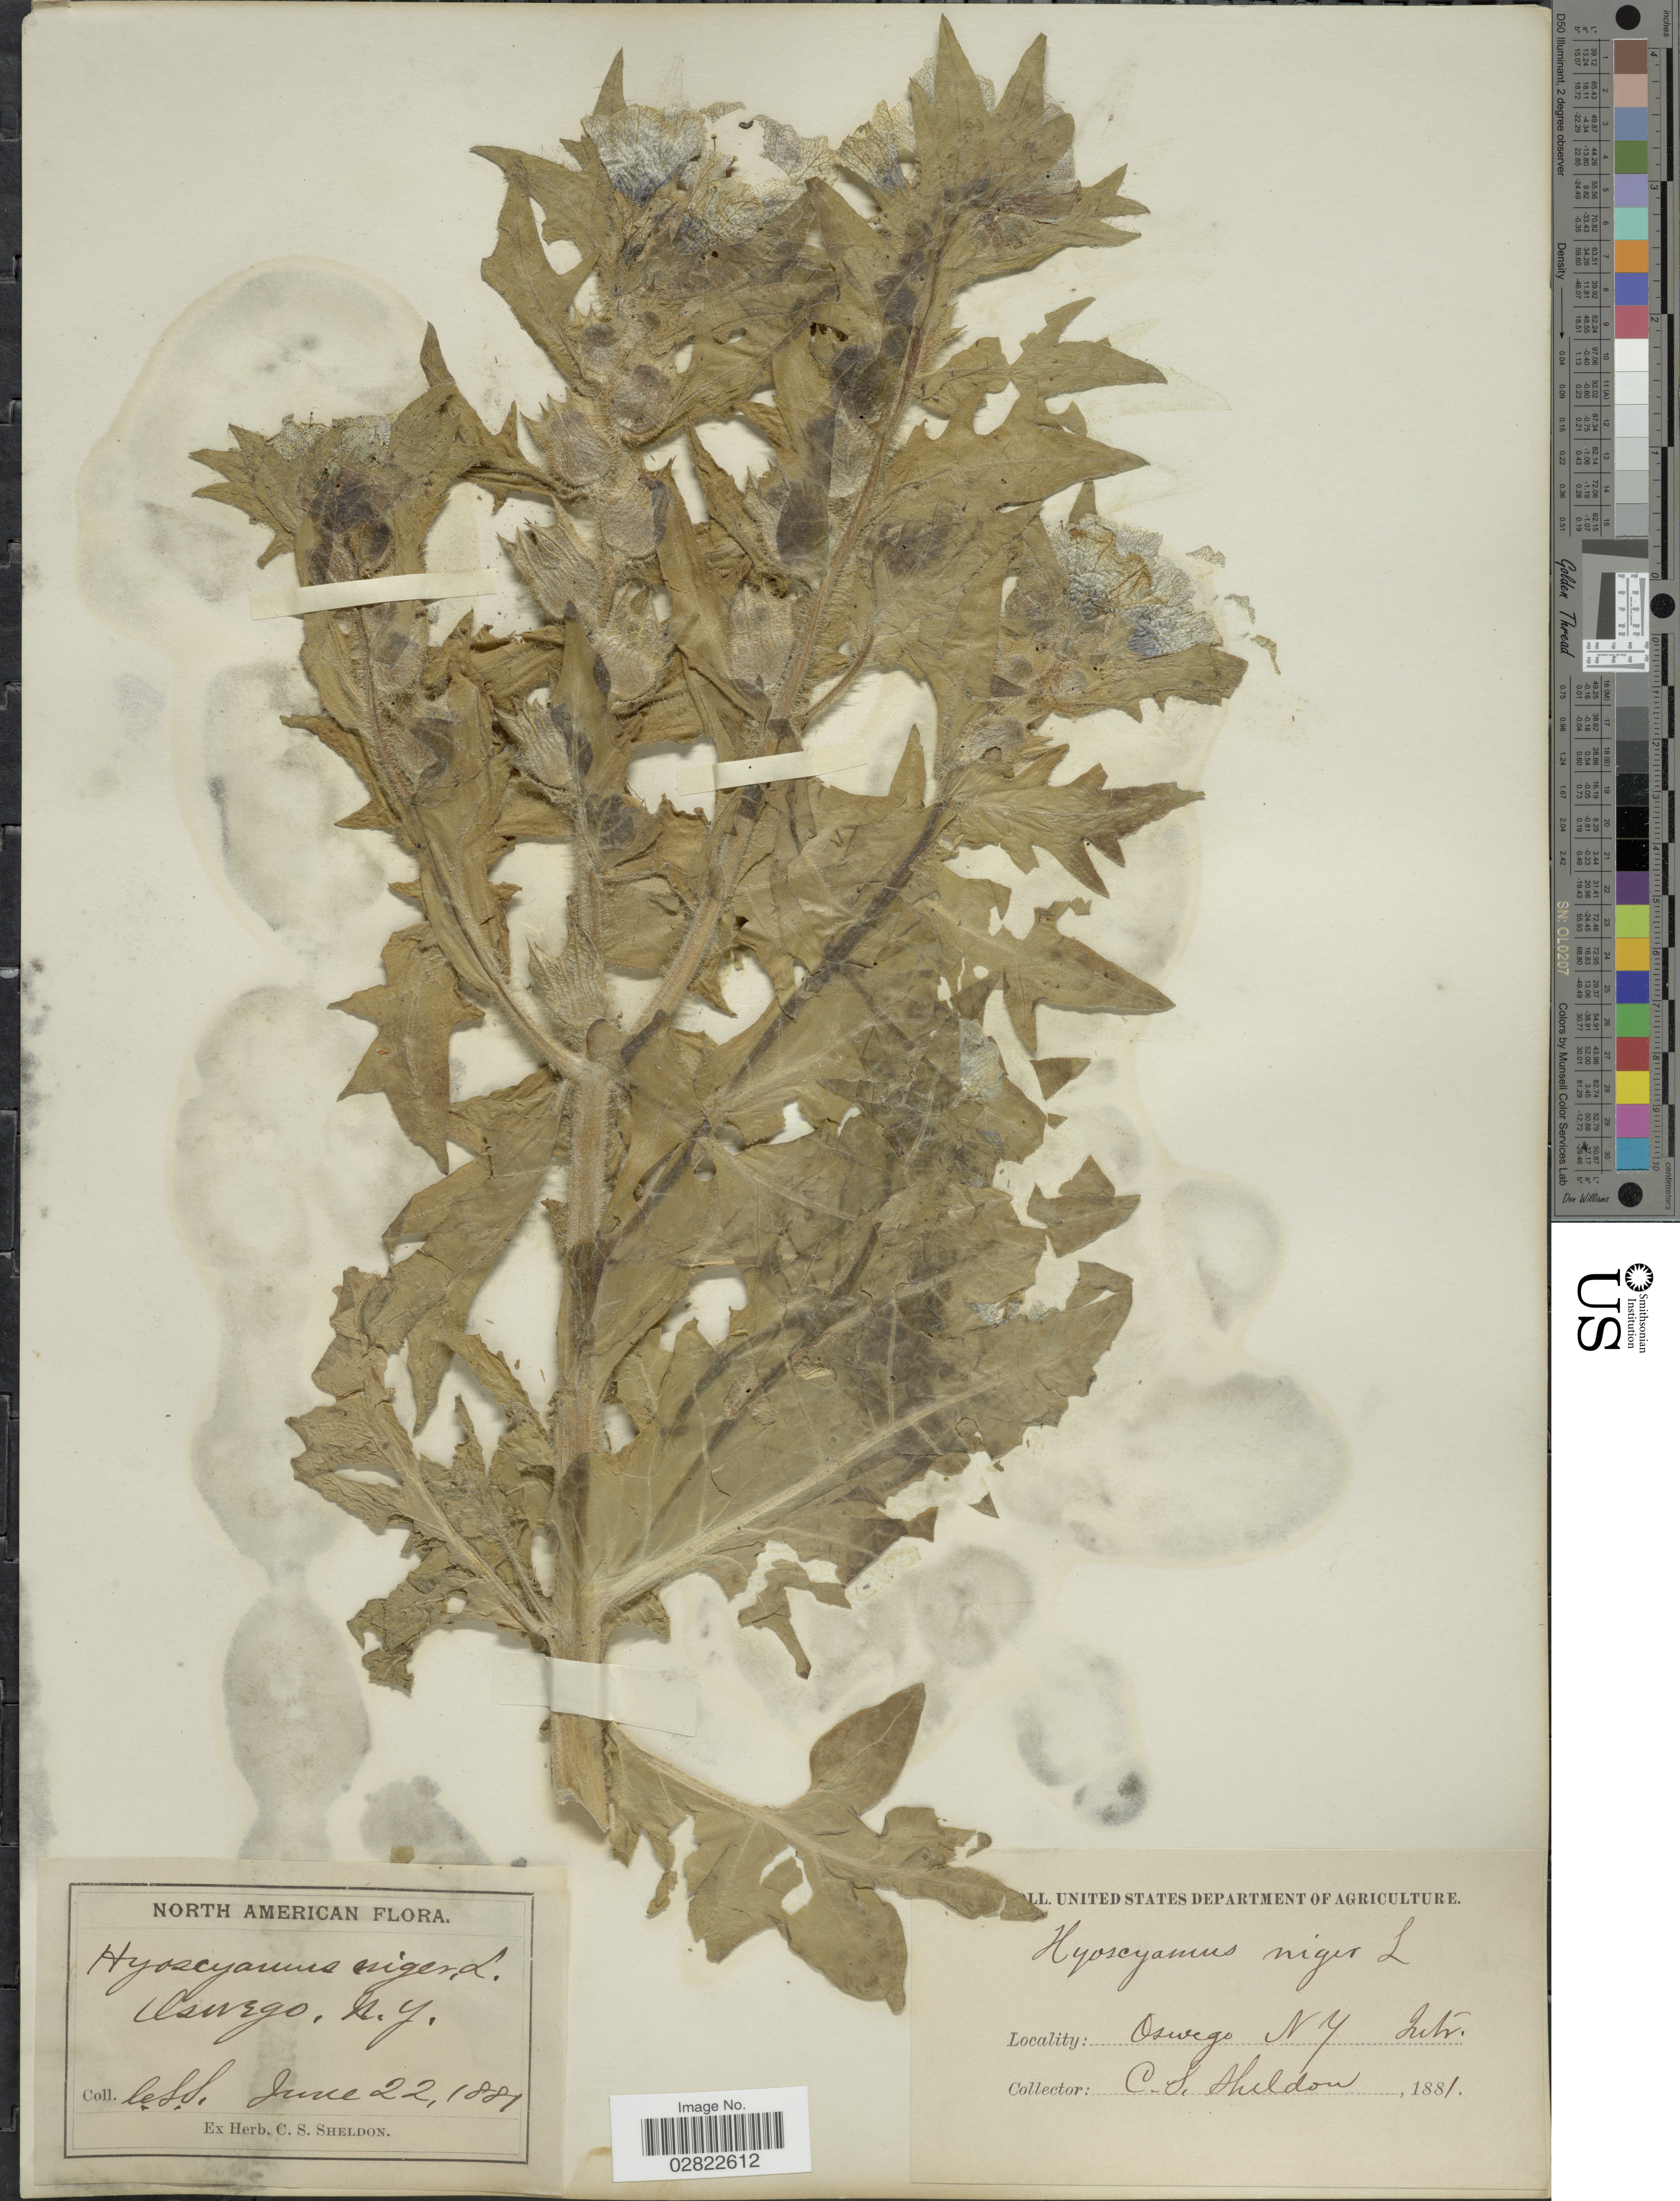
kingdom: Plantae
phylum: Tracheophyta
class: Magnoliopsida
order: Solanales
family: Solanaceae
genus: Hyoscyamus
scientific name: Hyoscyamus niger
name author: L.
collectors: C. S. Sheldon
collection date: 1881-06-22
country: United States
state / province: New York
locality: Oswego, NY.